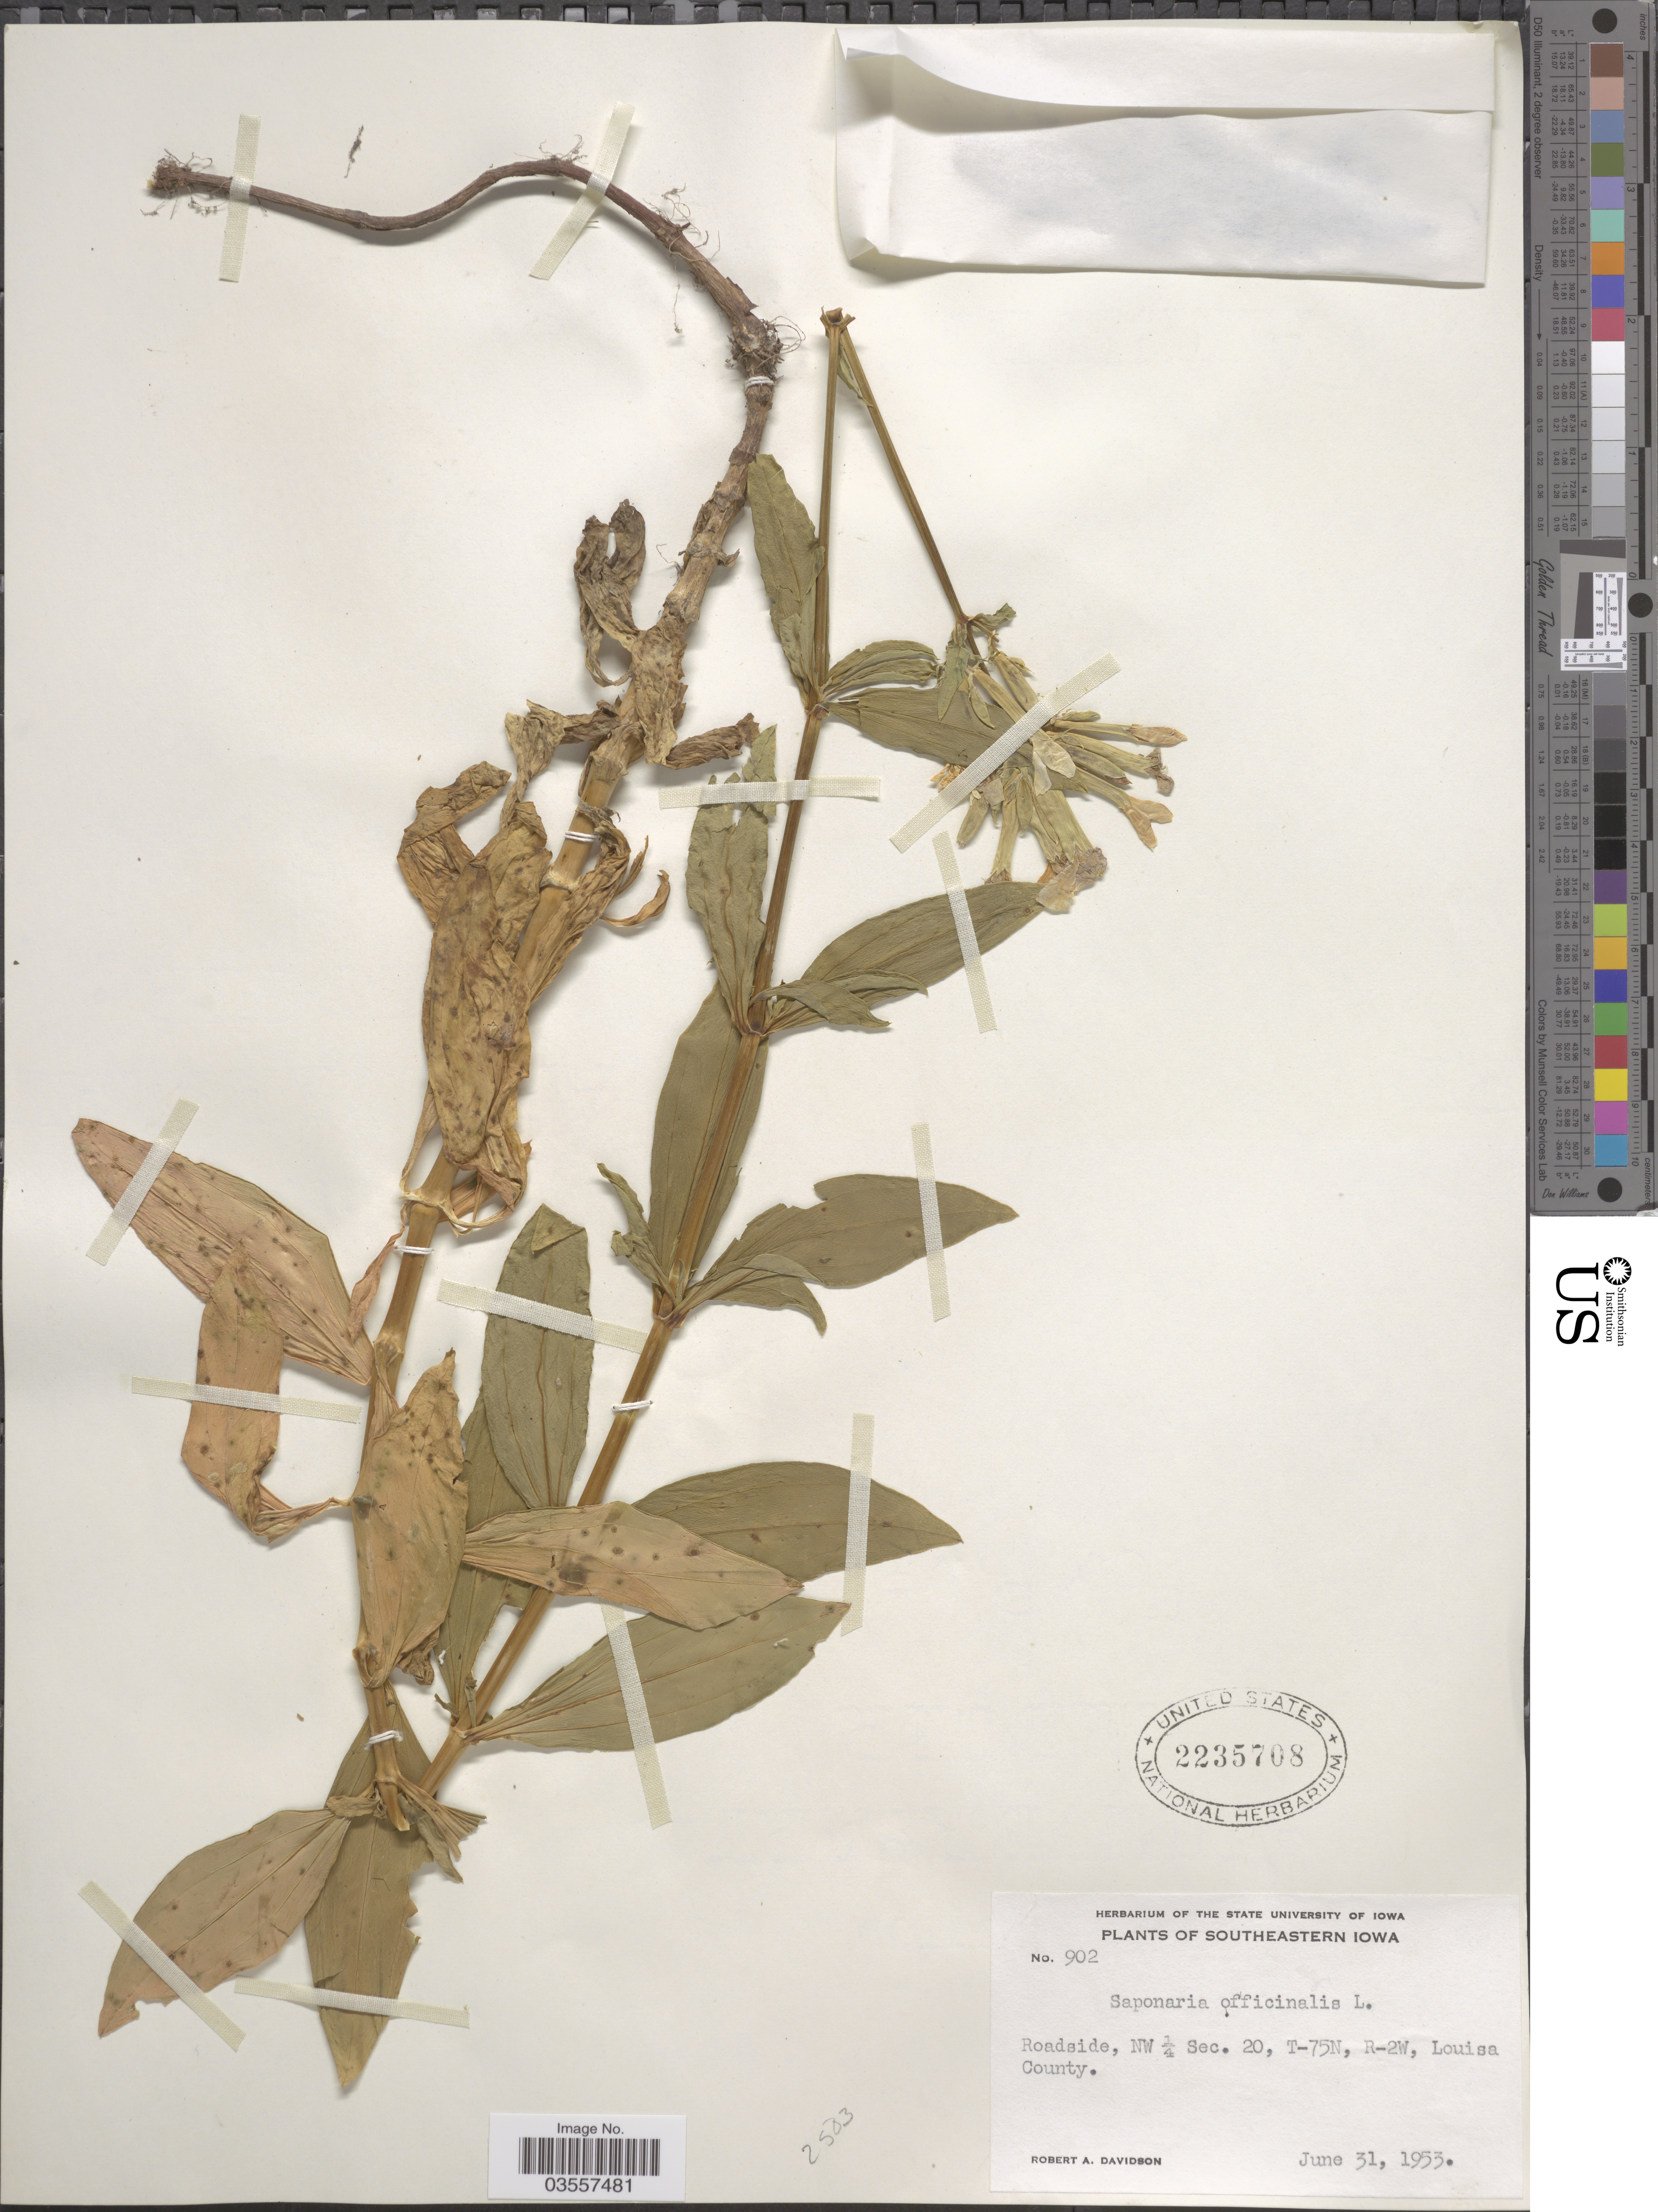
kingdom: Plantae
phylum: Tracheophyta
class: Magnoliopsida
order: Caryophyllales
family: Caryophyllaceae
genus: Saponaria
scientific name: Saponaria officinalis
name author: L.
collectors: R. A. Davidson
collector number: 902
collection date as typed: June 31, 1953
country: United States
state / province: Iowa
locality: Southeastern Iowa. Roadside, NW ¼ Sec. 20, T-75N, R-2W, Louisa County.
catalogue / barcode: US 2235708